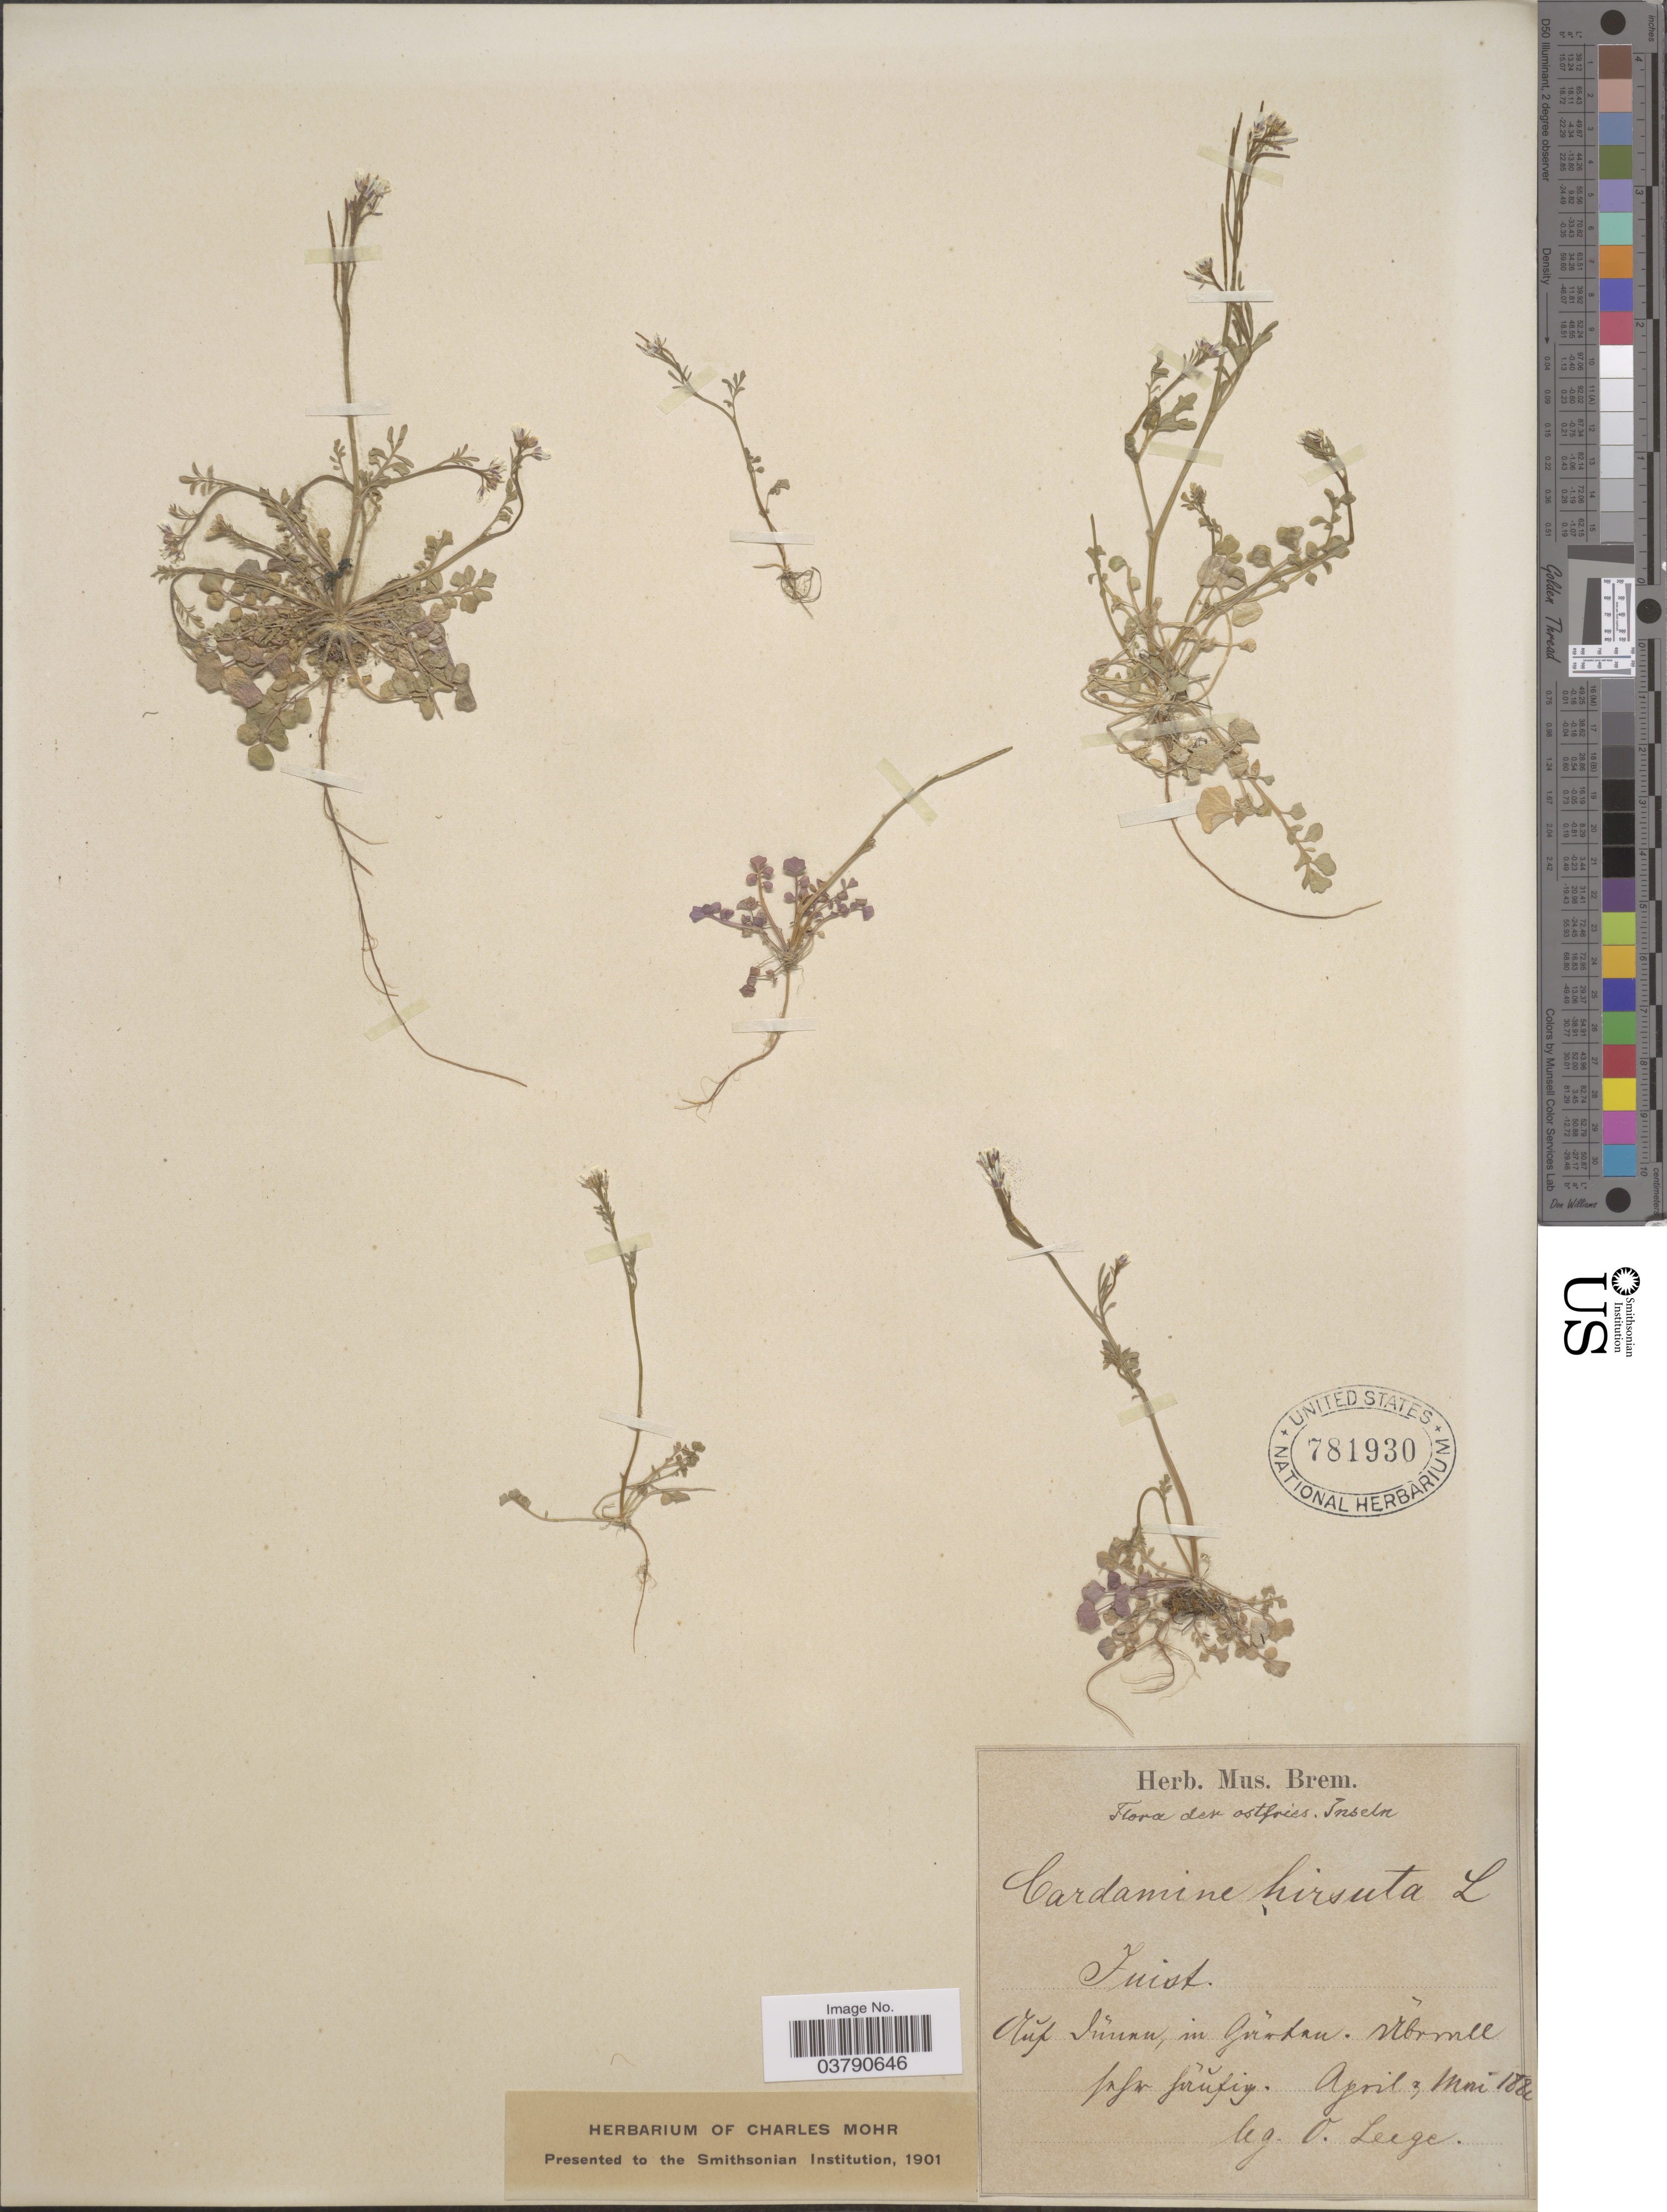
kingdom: Plantae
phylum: Tracheophyta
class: Magnoliopsida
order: Brassicales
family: Brassicaceae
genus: Cardamine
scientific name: Cardamine hirsuta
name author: L.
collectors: O. Leege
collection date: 1880-04/1880-05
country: Germany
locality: Ostfries. Inseln. [illegible text].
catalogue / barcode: US 781930